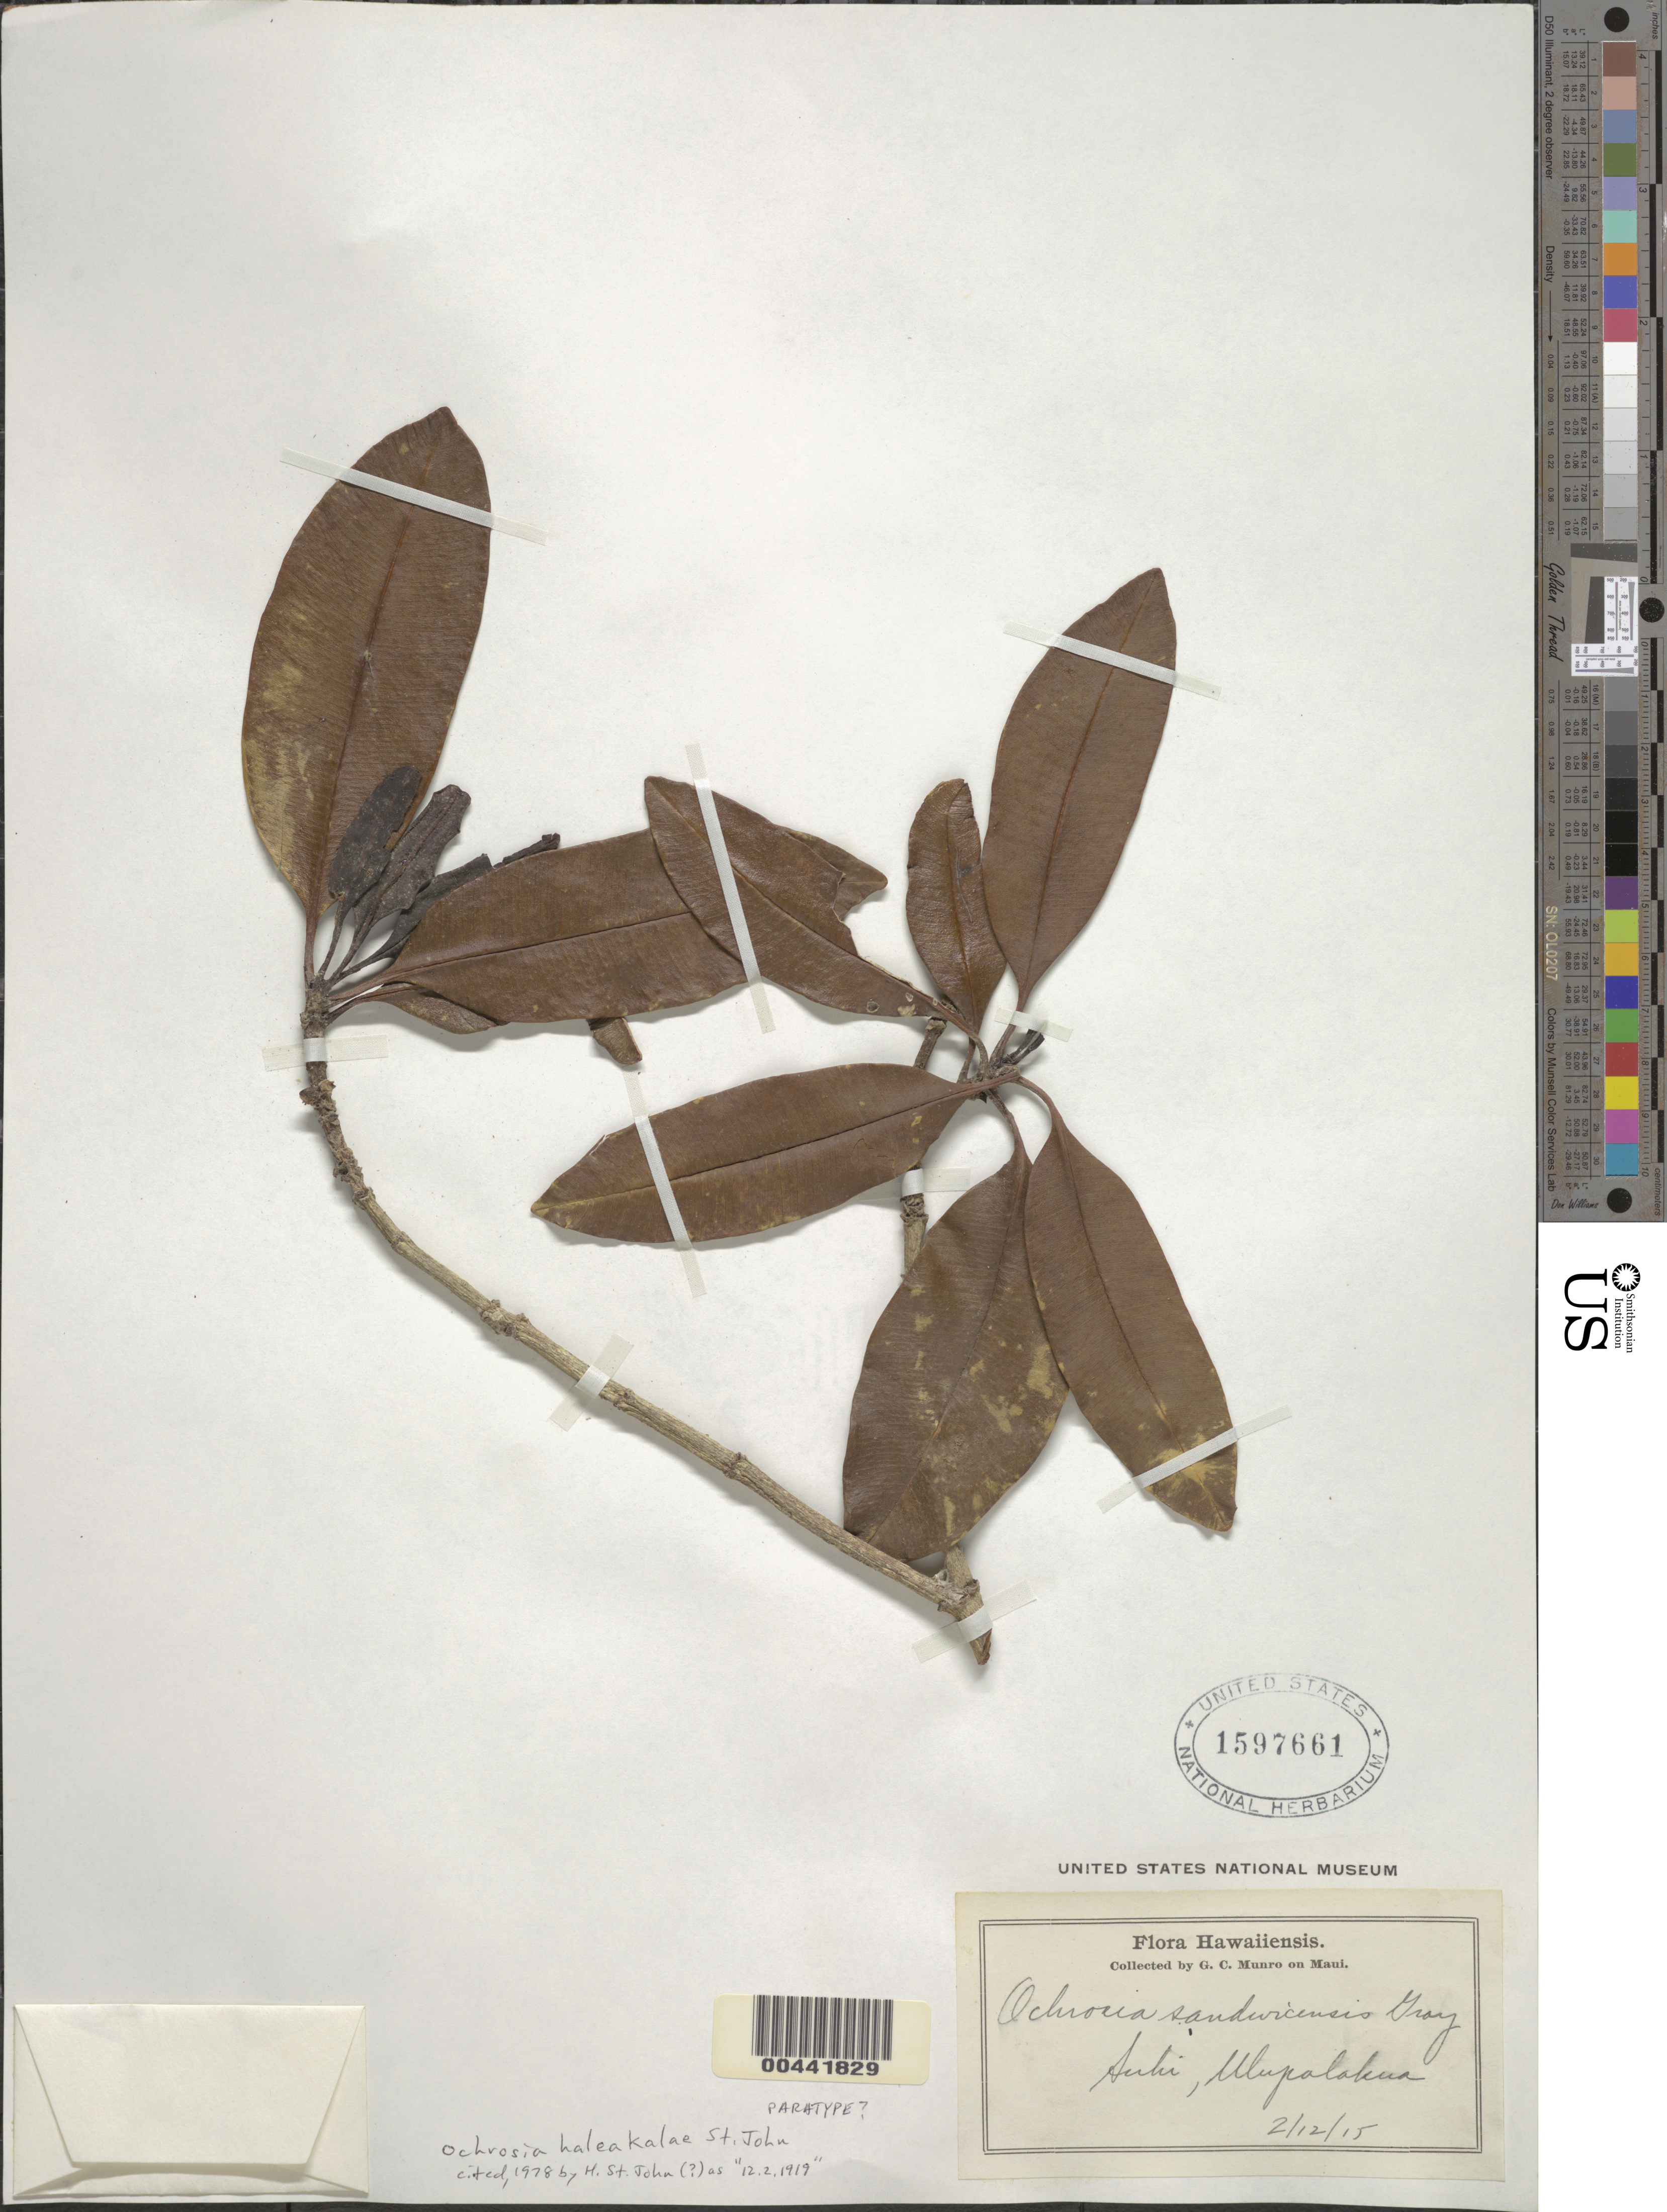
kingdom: Plantae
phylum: Tracheophyta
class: Magnoliopsida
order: Gentianales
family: Apocynaceae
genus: Ochrosia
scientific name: Ochrosia haleakalae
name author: H. St. John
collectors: G. C. Munro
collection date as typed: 12 Feb 1915 or 2 Dec 1915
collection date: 1915-02-12 or 1915-12-02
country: United States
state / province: Hawaii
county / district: Maui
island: Maui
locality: Auhi, Ulupalakua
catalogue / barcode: US 1597661